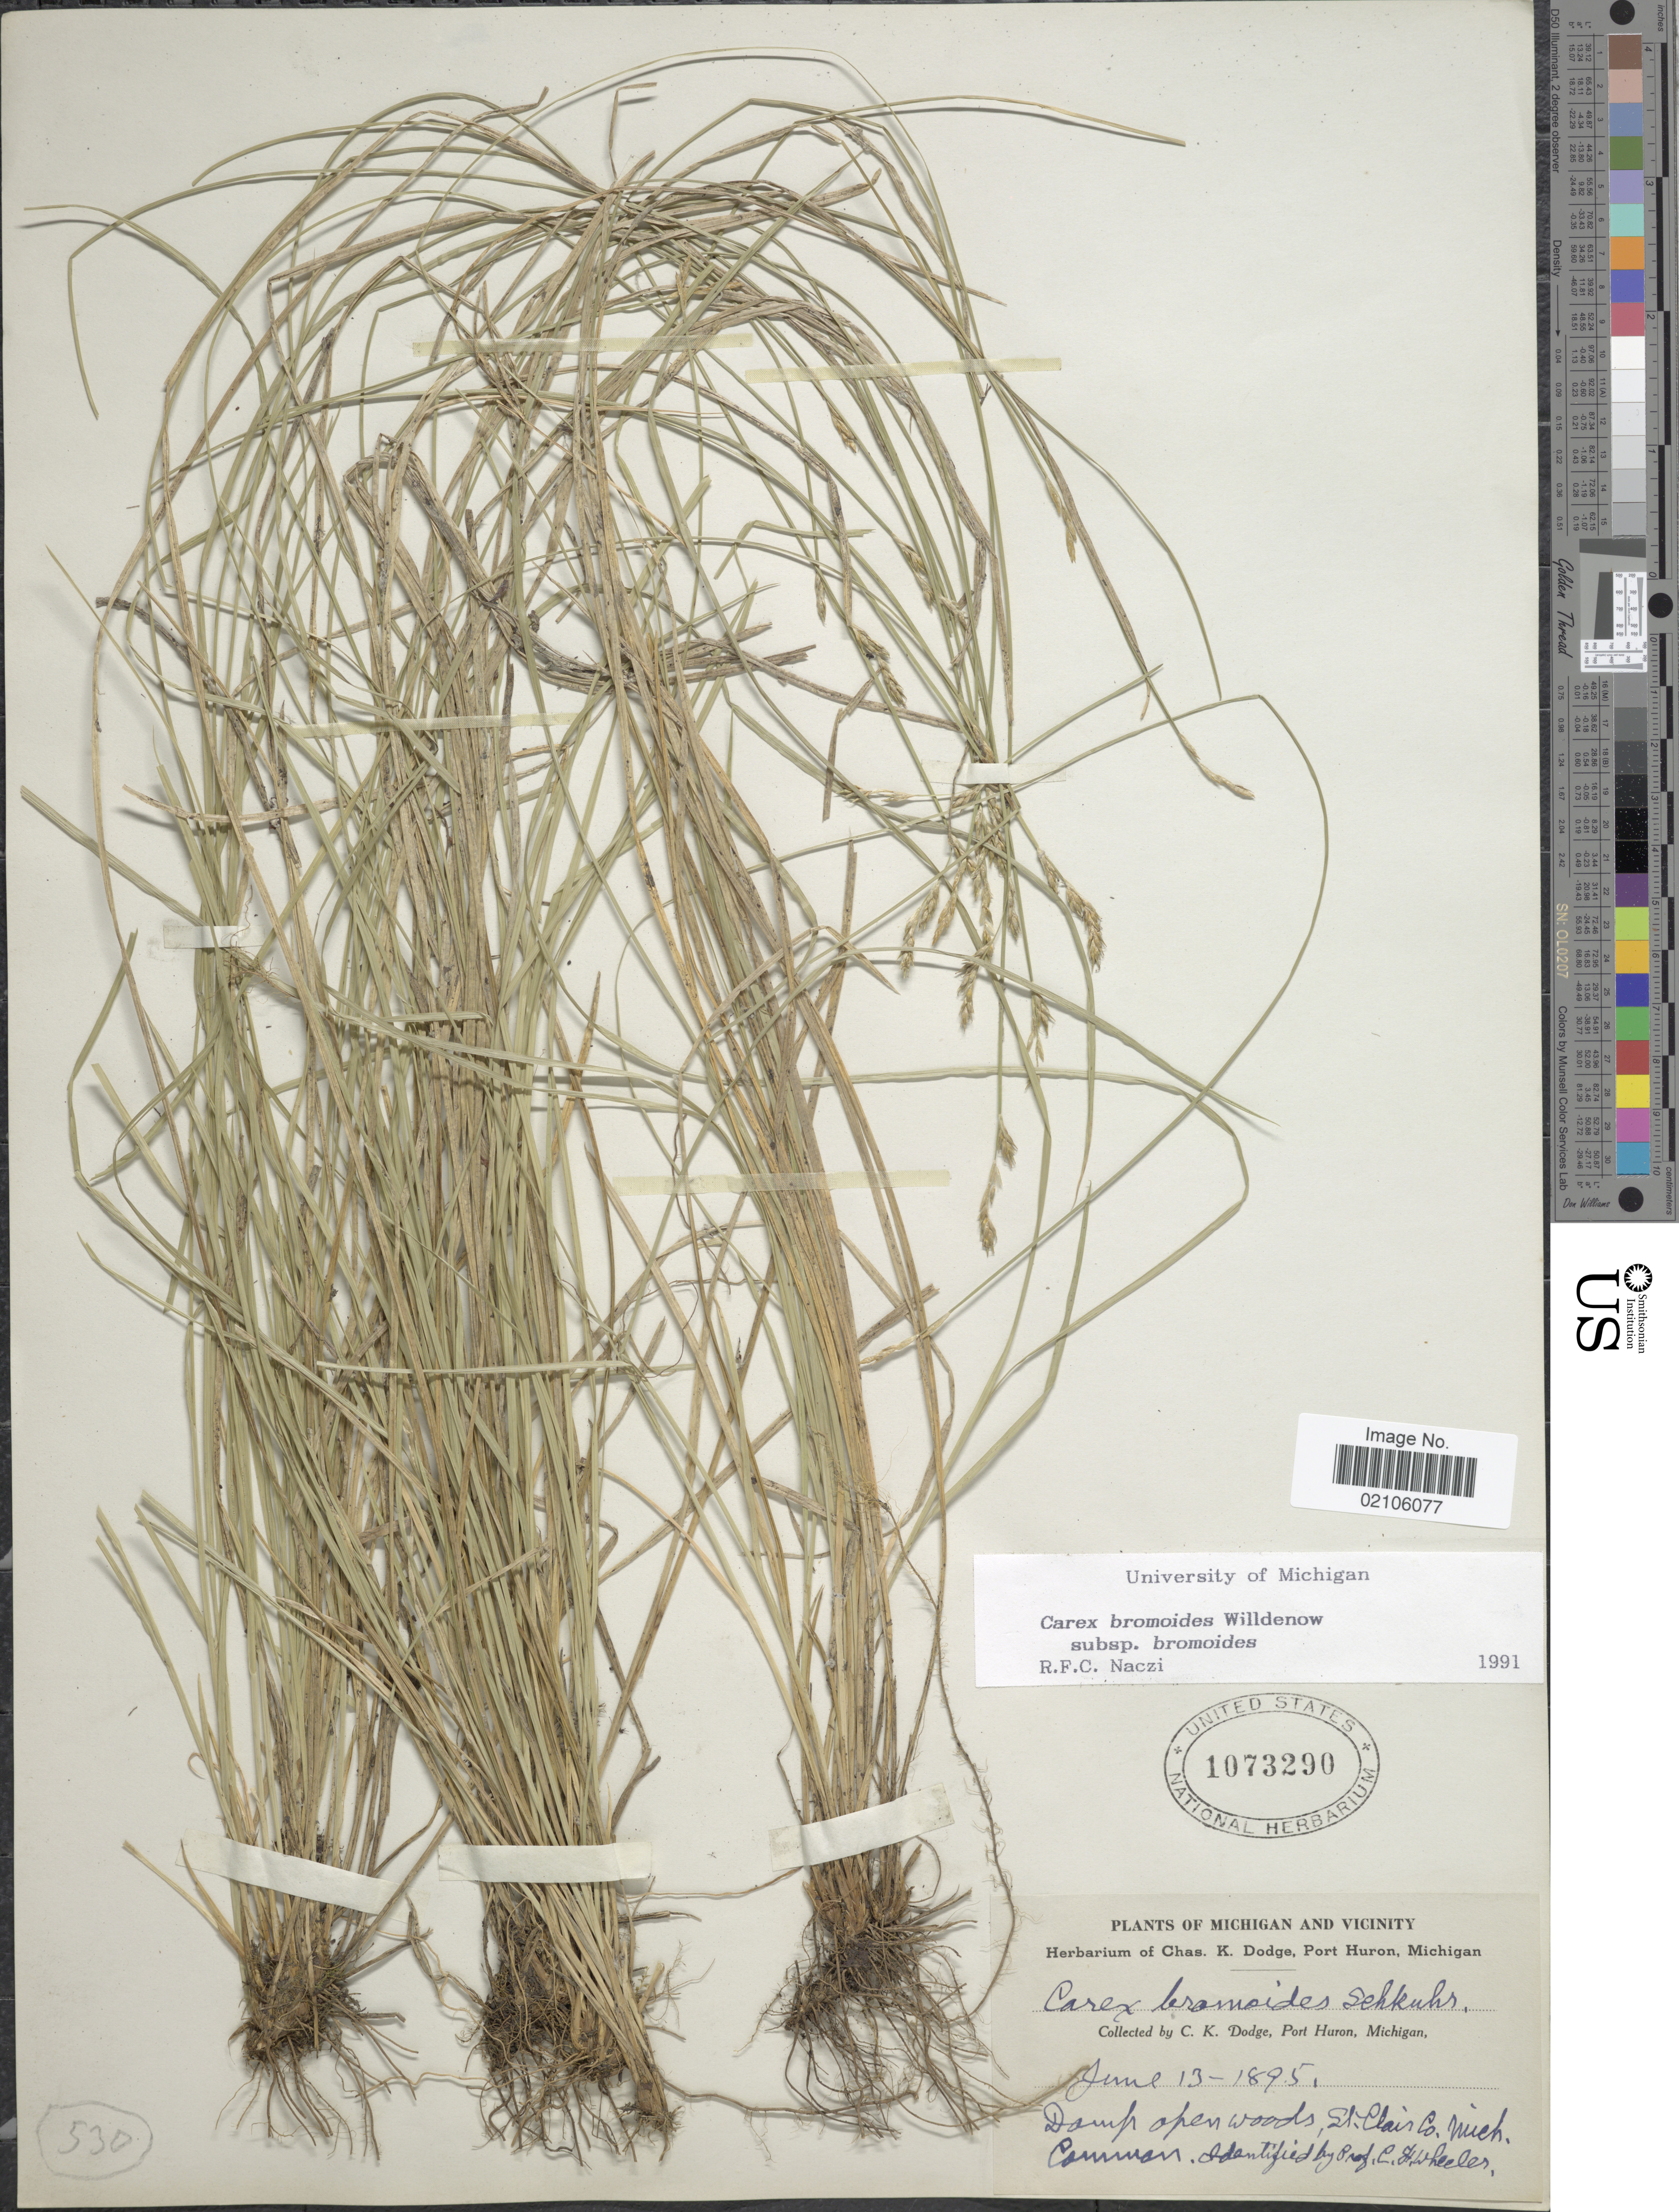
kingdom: Plantae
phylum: Tracheophyta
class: Liliopsida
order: Poales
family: Cyperaceae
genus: Carex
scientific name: Carex bromoides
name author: Willd.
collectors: C. Dodge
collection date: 1895-06-13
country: United States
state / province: Michigan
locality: Michigan and Vicinity, Damp open woods, St Clair Co. Common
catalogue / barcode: US 1073290